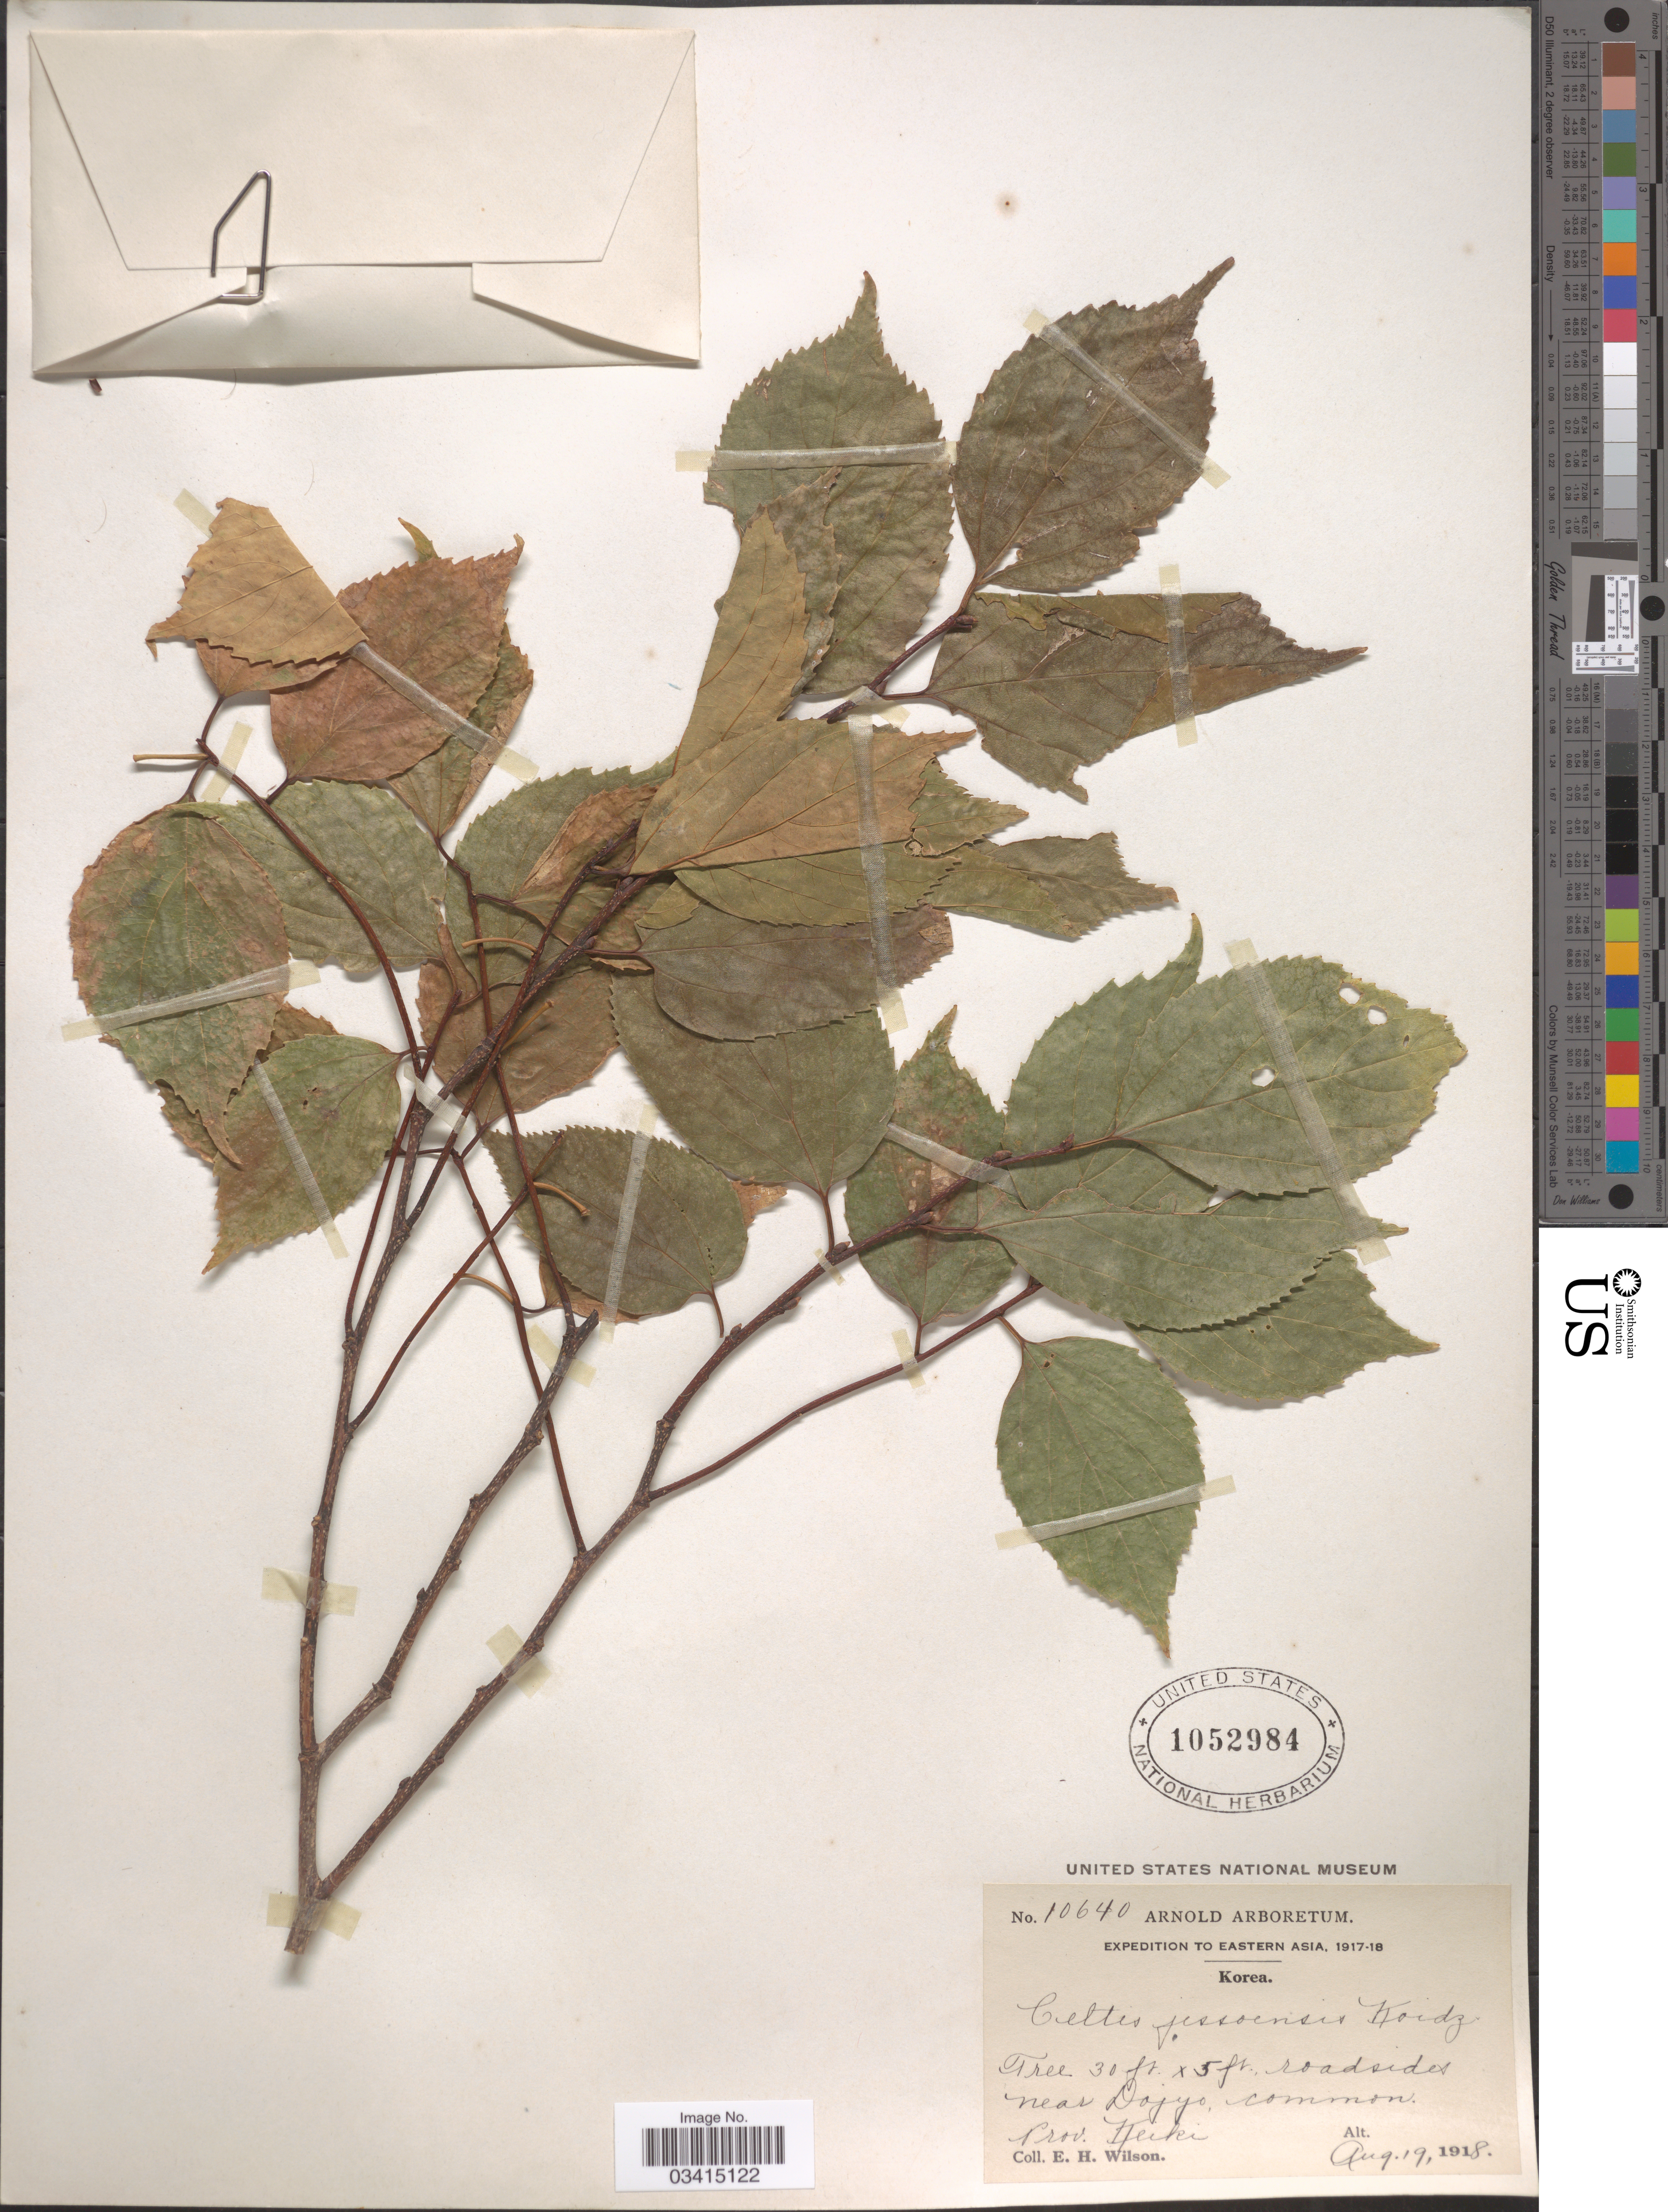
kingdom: Plantae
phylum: Tracheophyta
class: Magnoliopsida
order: Rosales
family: Cannabaceae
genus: Celtis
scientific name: Celtis jessoensis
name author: Koidz.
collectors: E. Wilson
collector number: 10640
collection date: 1918-08-19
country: South Korea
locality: Near Dojyo. Prov. Keiki.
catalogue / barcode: US 1052984